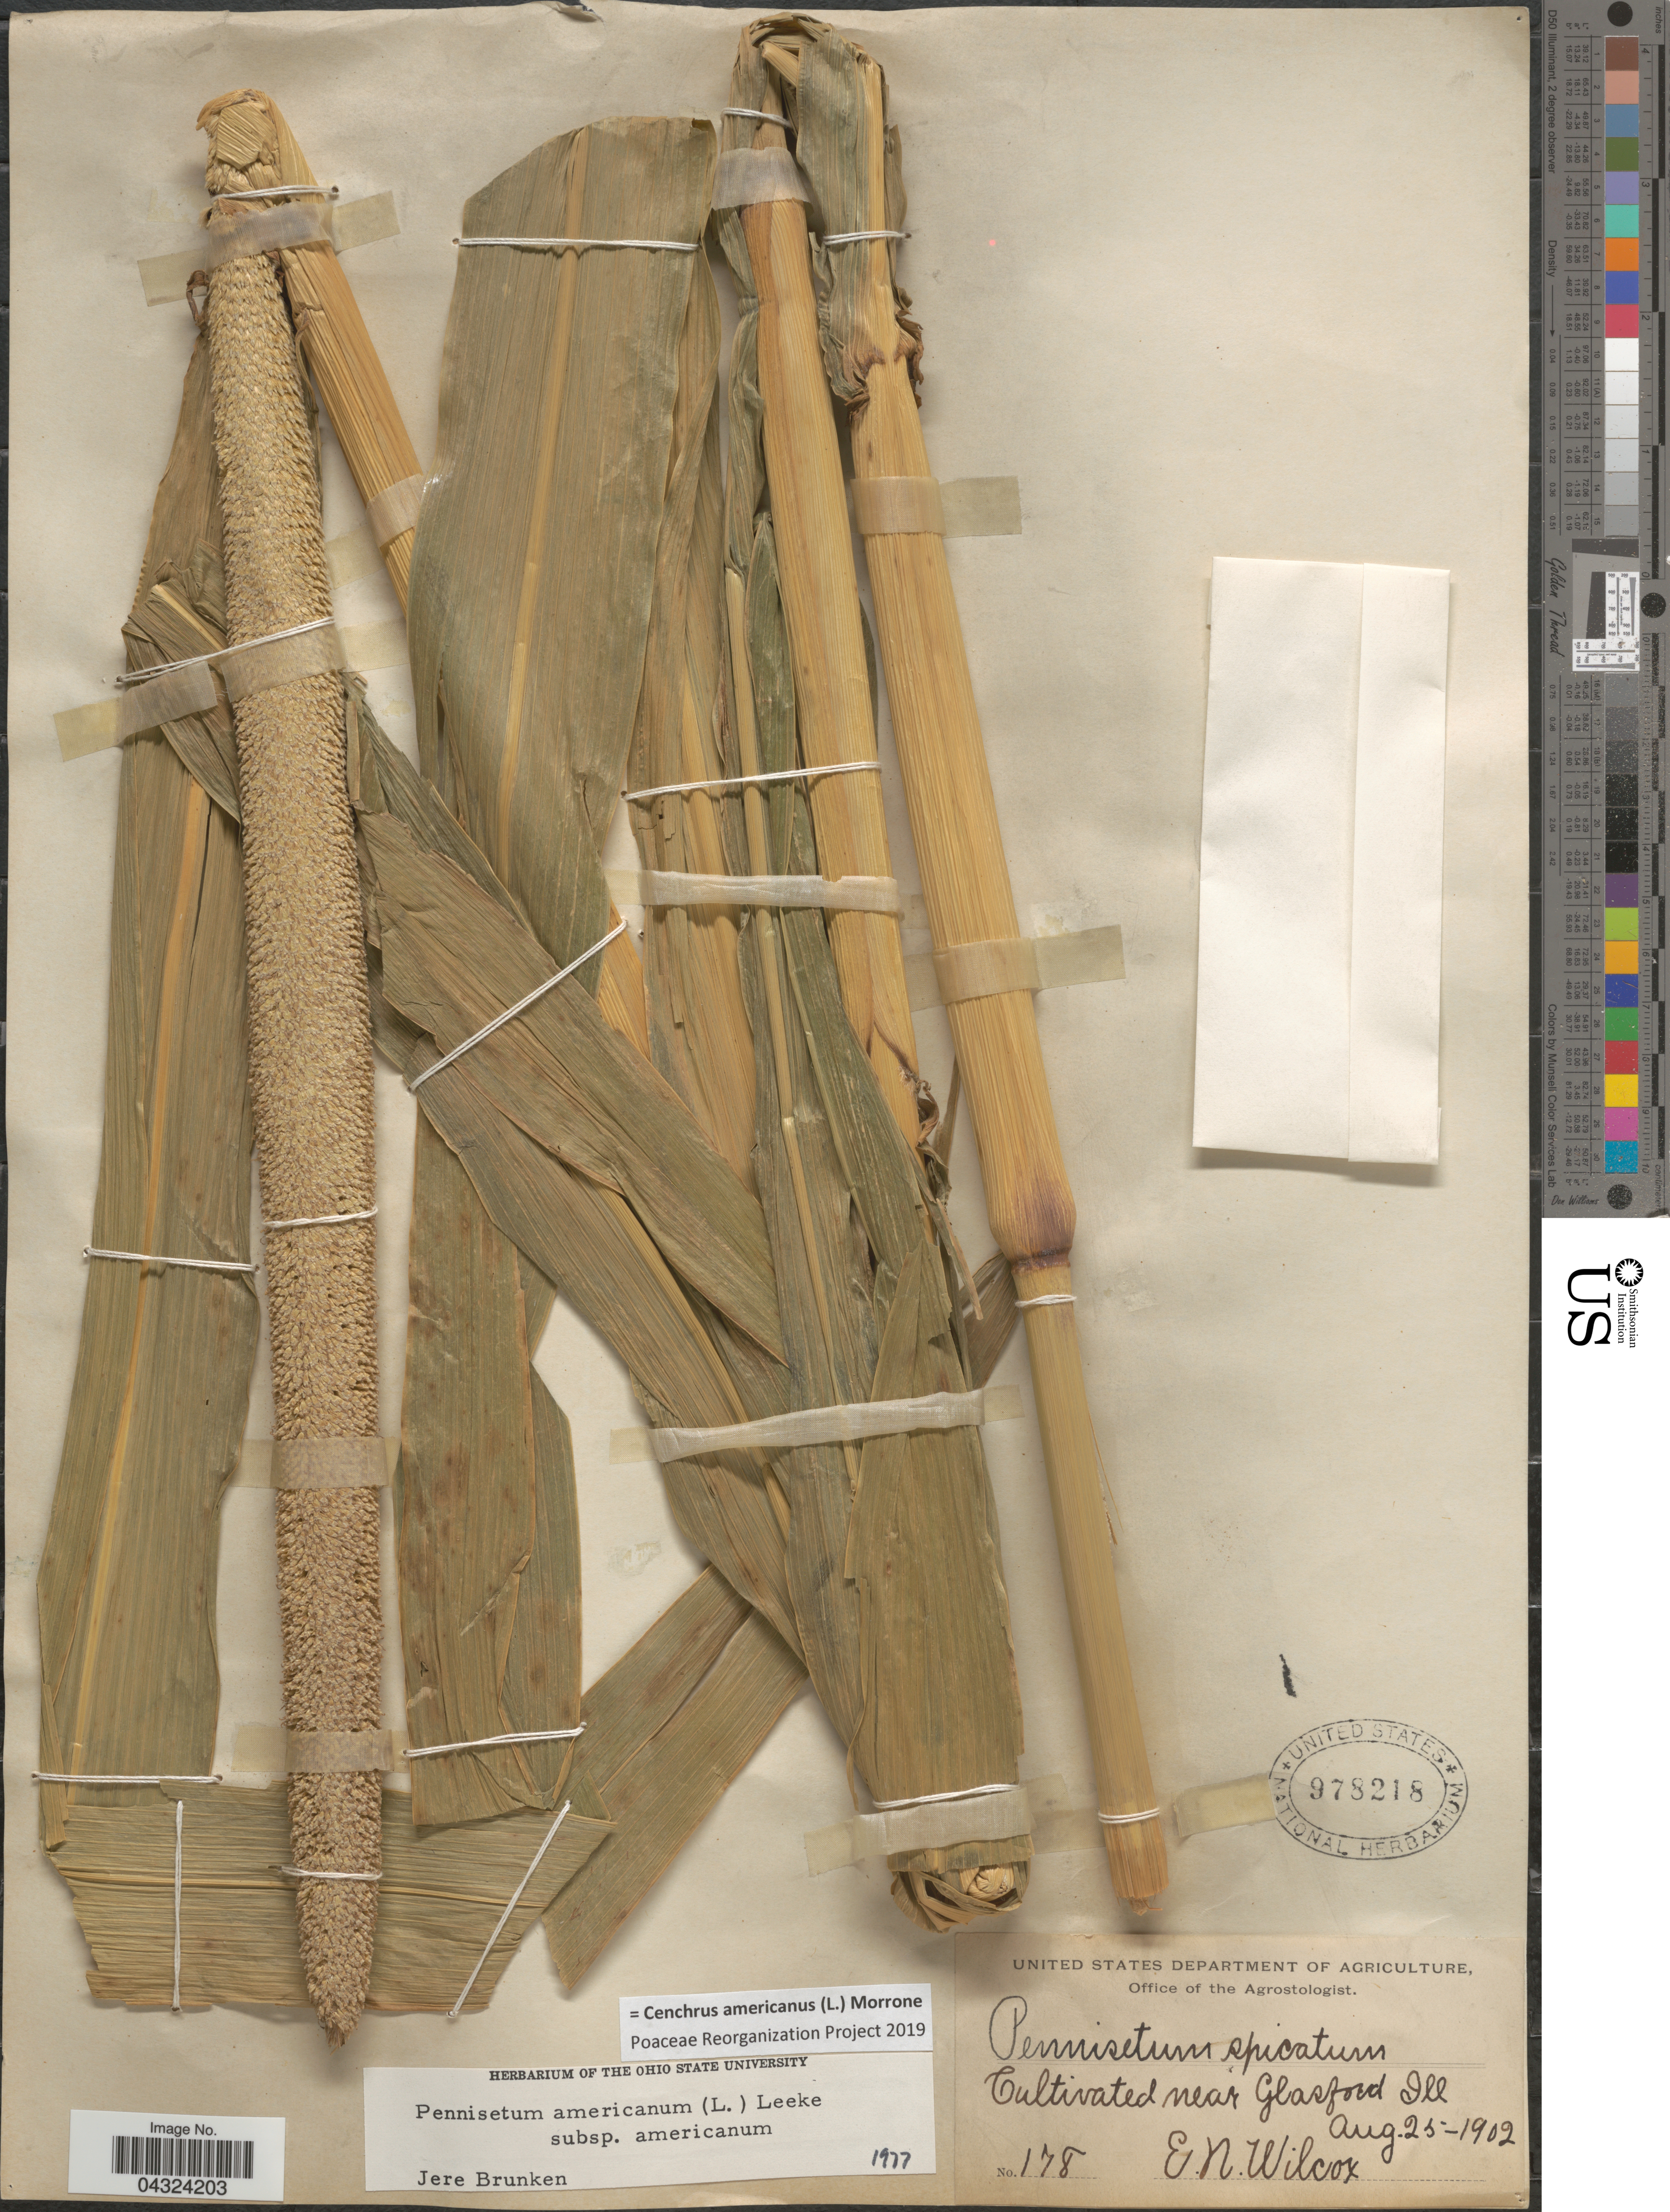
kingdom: Plantae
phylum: Tracheophyta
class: Liliopsida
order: Poales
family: Poaceae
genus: Cenchrus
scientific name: Cenchrus americanus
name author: (L.) Morrone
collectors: E. Wilcox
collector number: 178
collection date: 1902-08-25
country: United States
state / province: Illinois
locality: Cultivated near Glasford.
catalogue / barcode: US 978218